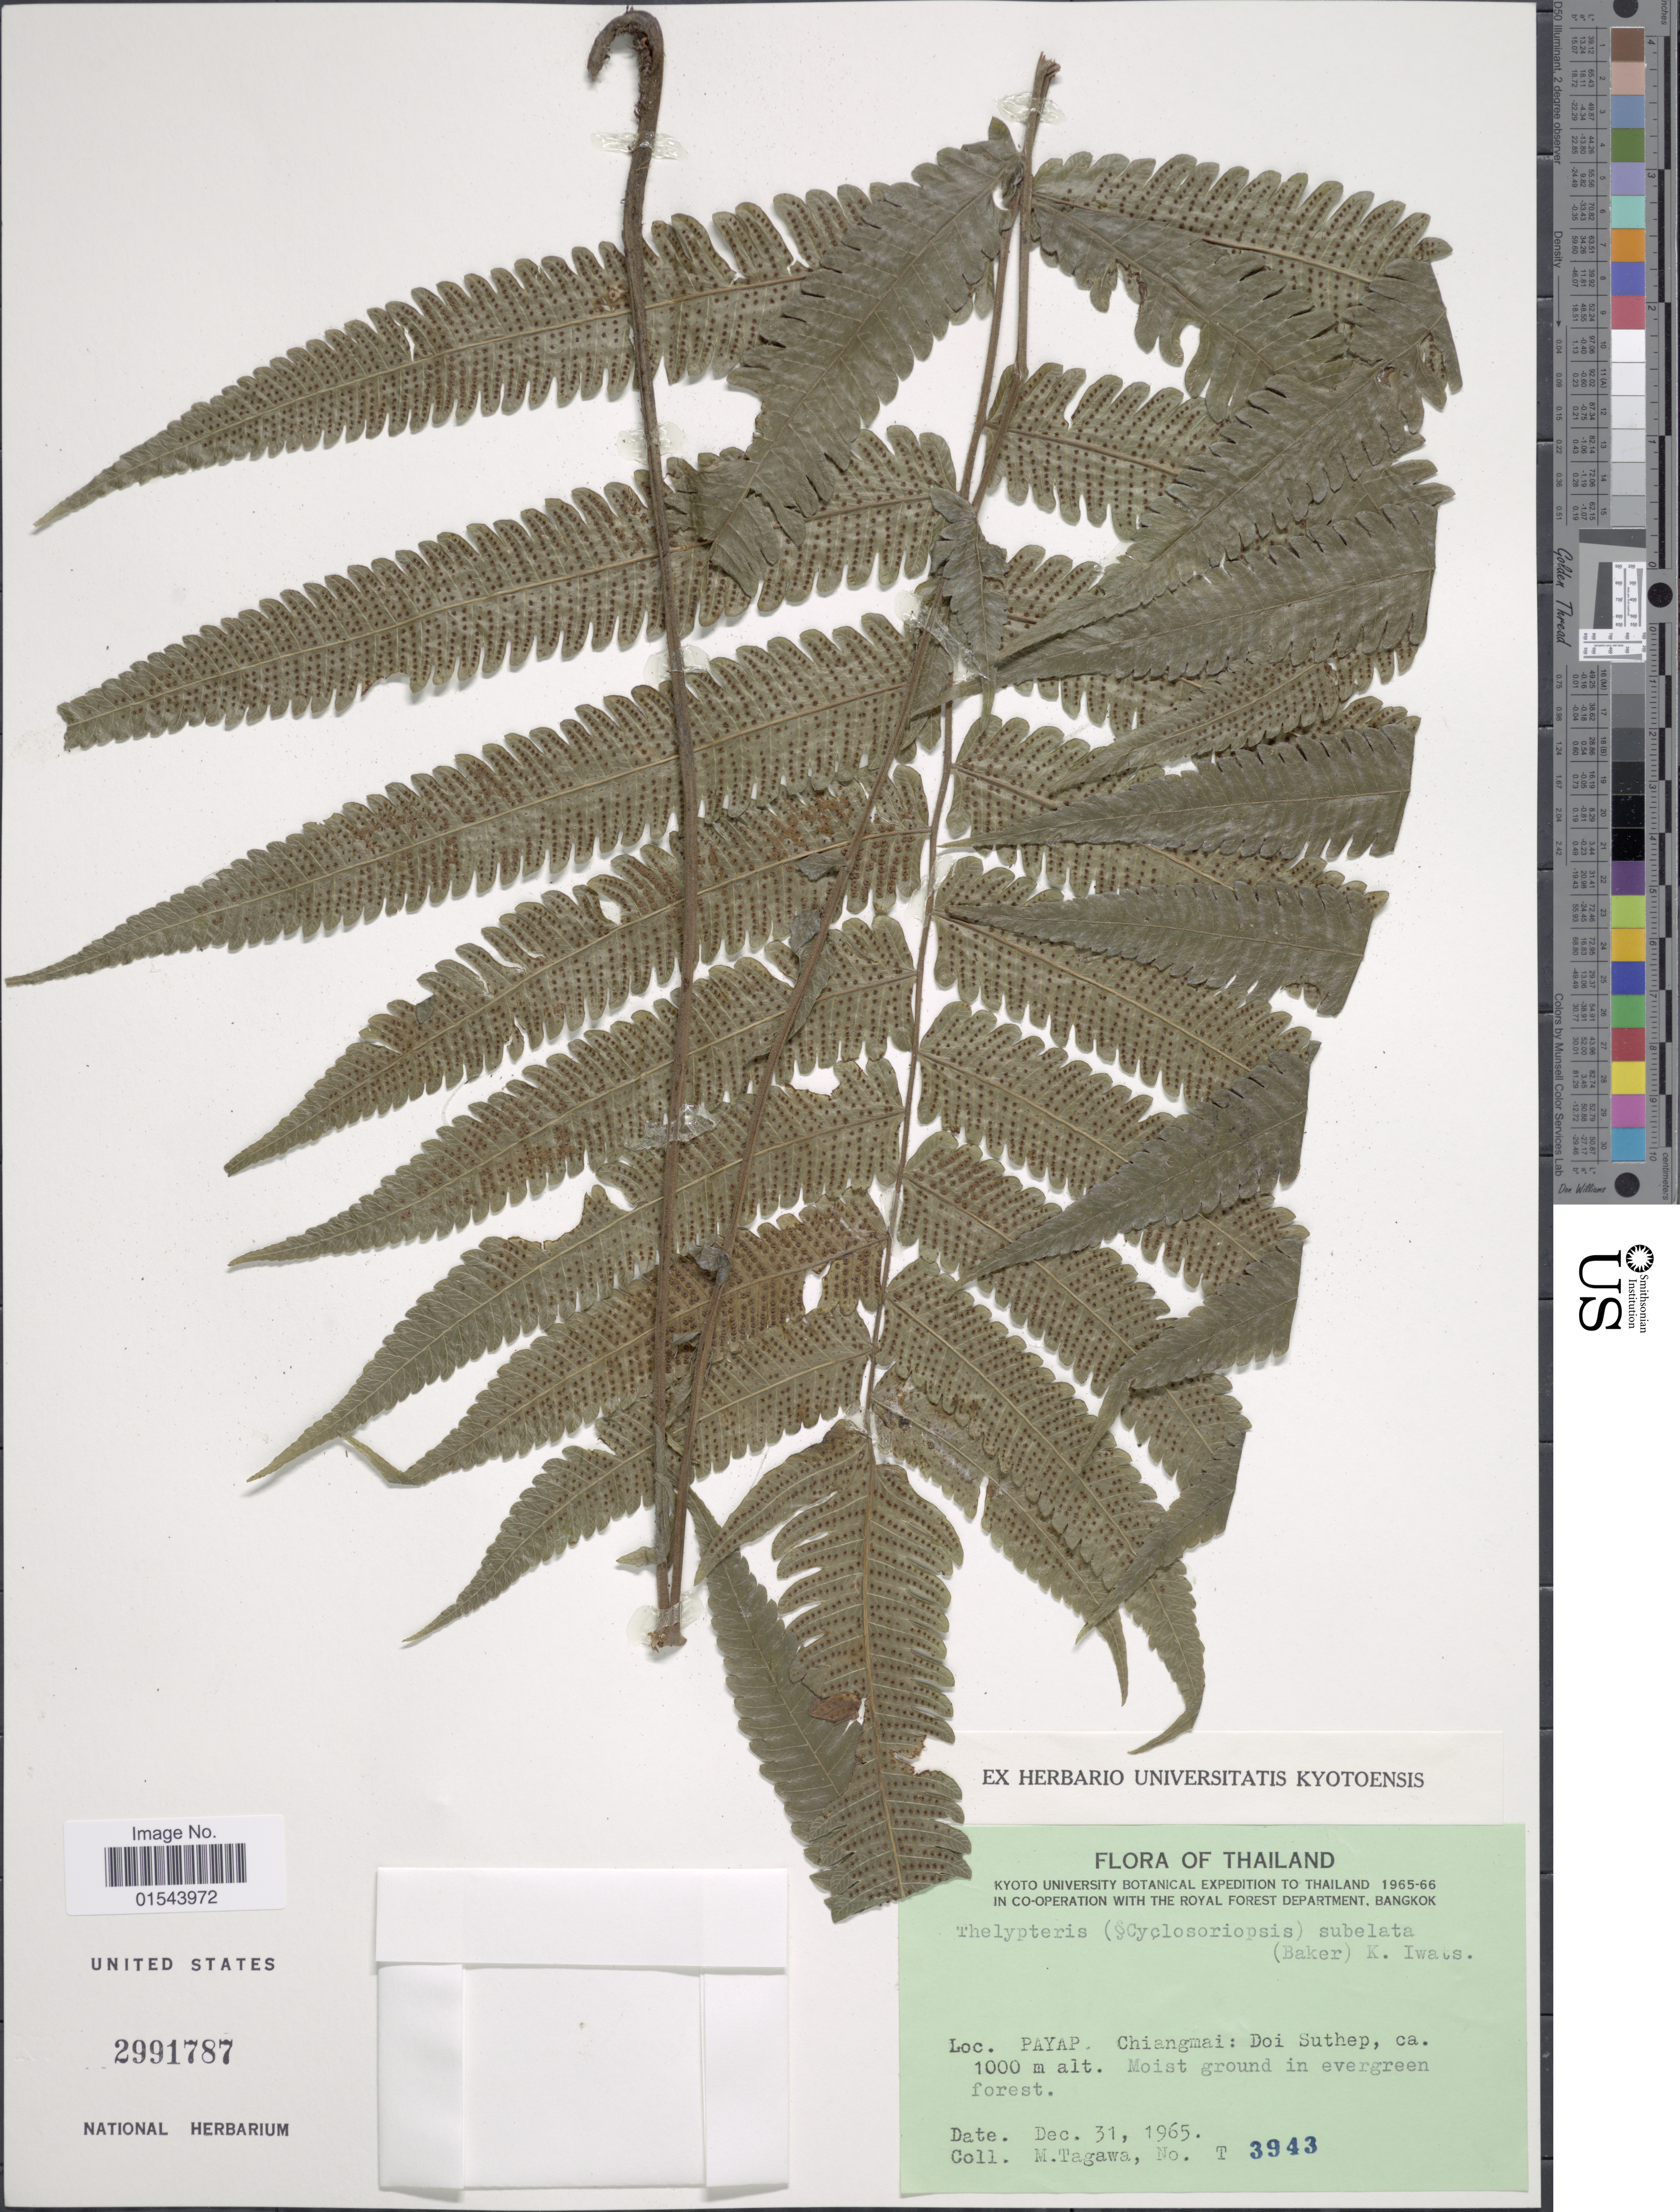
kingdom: Plantae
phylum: Tracheophyta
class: Polypodiopsida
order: Polypodiales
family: Thelypteridaceae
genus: Christella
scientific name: Christella subelata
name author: (Baker) Holttum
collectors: M. Tagawa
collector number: T3943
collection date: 1965-03-31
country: Thailand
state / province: Chiang Mai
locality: Payap. Chiangmai: Doi Suthep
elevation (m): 1000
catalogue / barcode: US 2991787